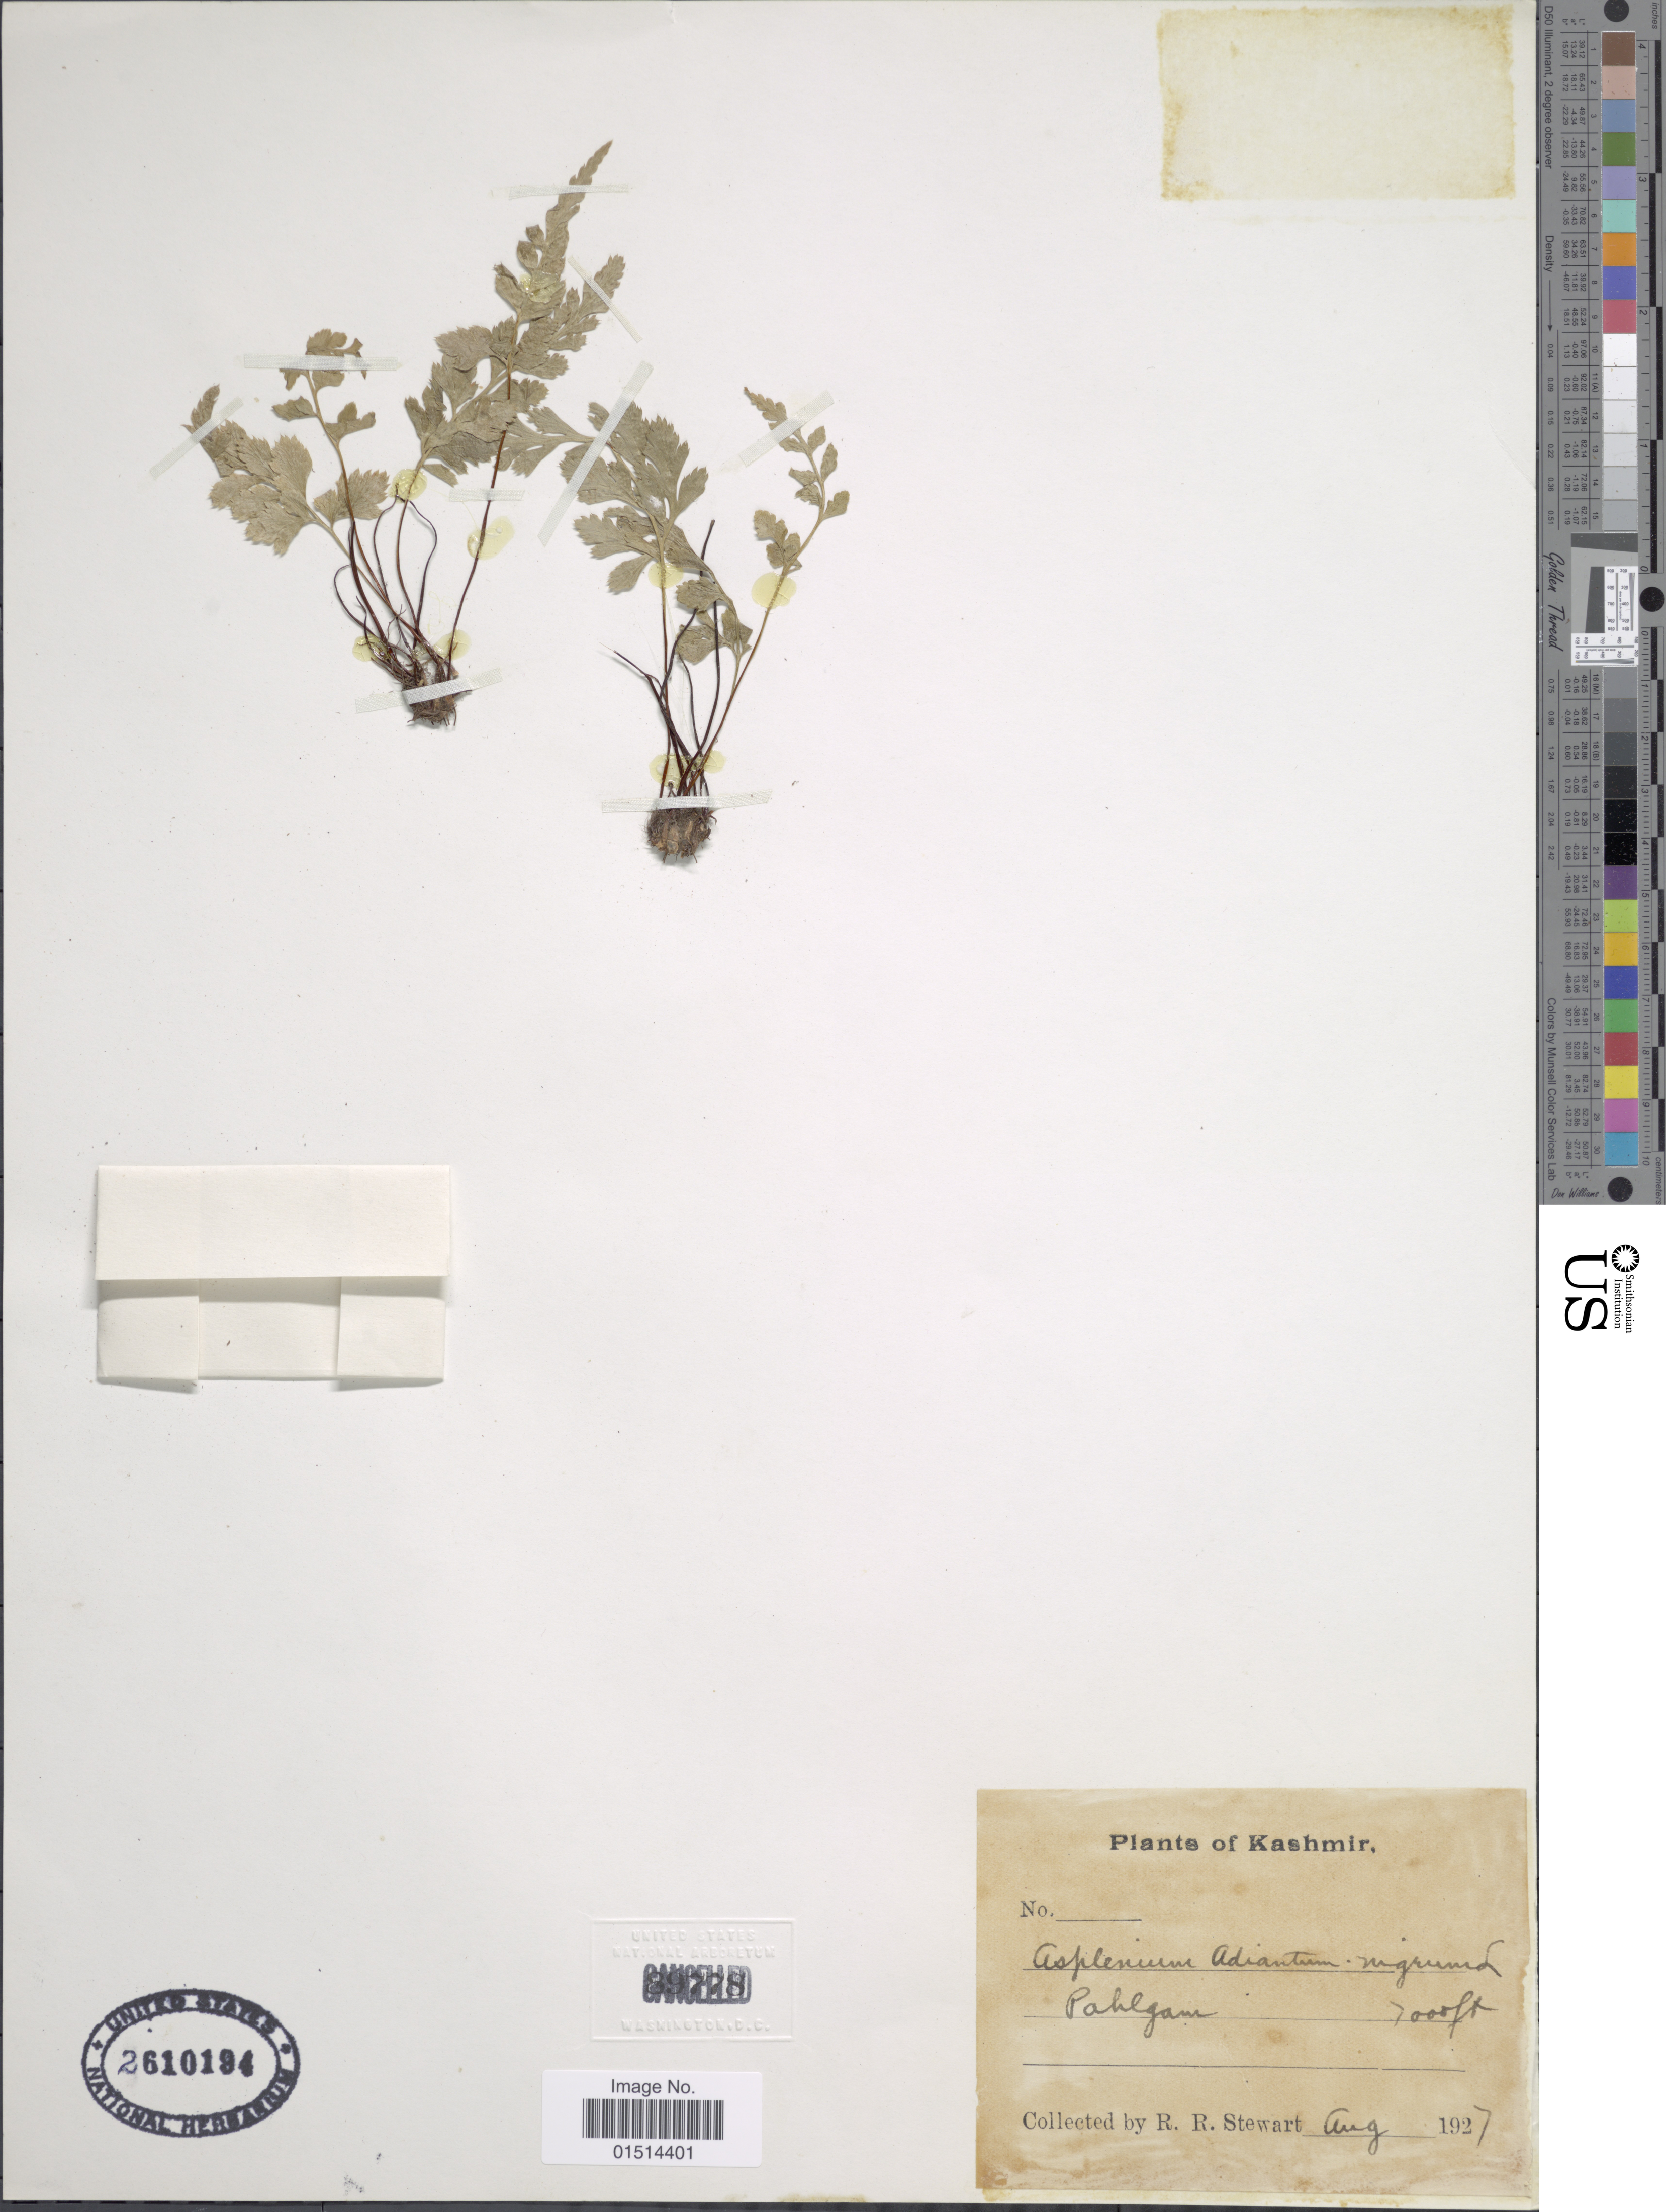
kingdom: Plantae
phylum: Tracheophyta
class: Polypodiopsida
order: Polypodiales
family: Aspleniaceae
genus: Asplenium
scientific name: Asplenium adiantum-nigrum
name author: L.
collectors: R. R. Stewart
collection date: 1927-08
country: India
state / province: Jammu and Kashmir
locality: Kashmir, Pahlgam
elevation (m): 2134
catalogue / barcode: US 2610194